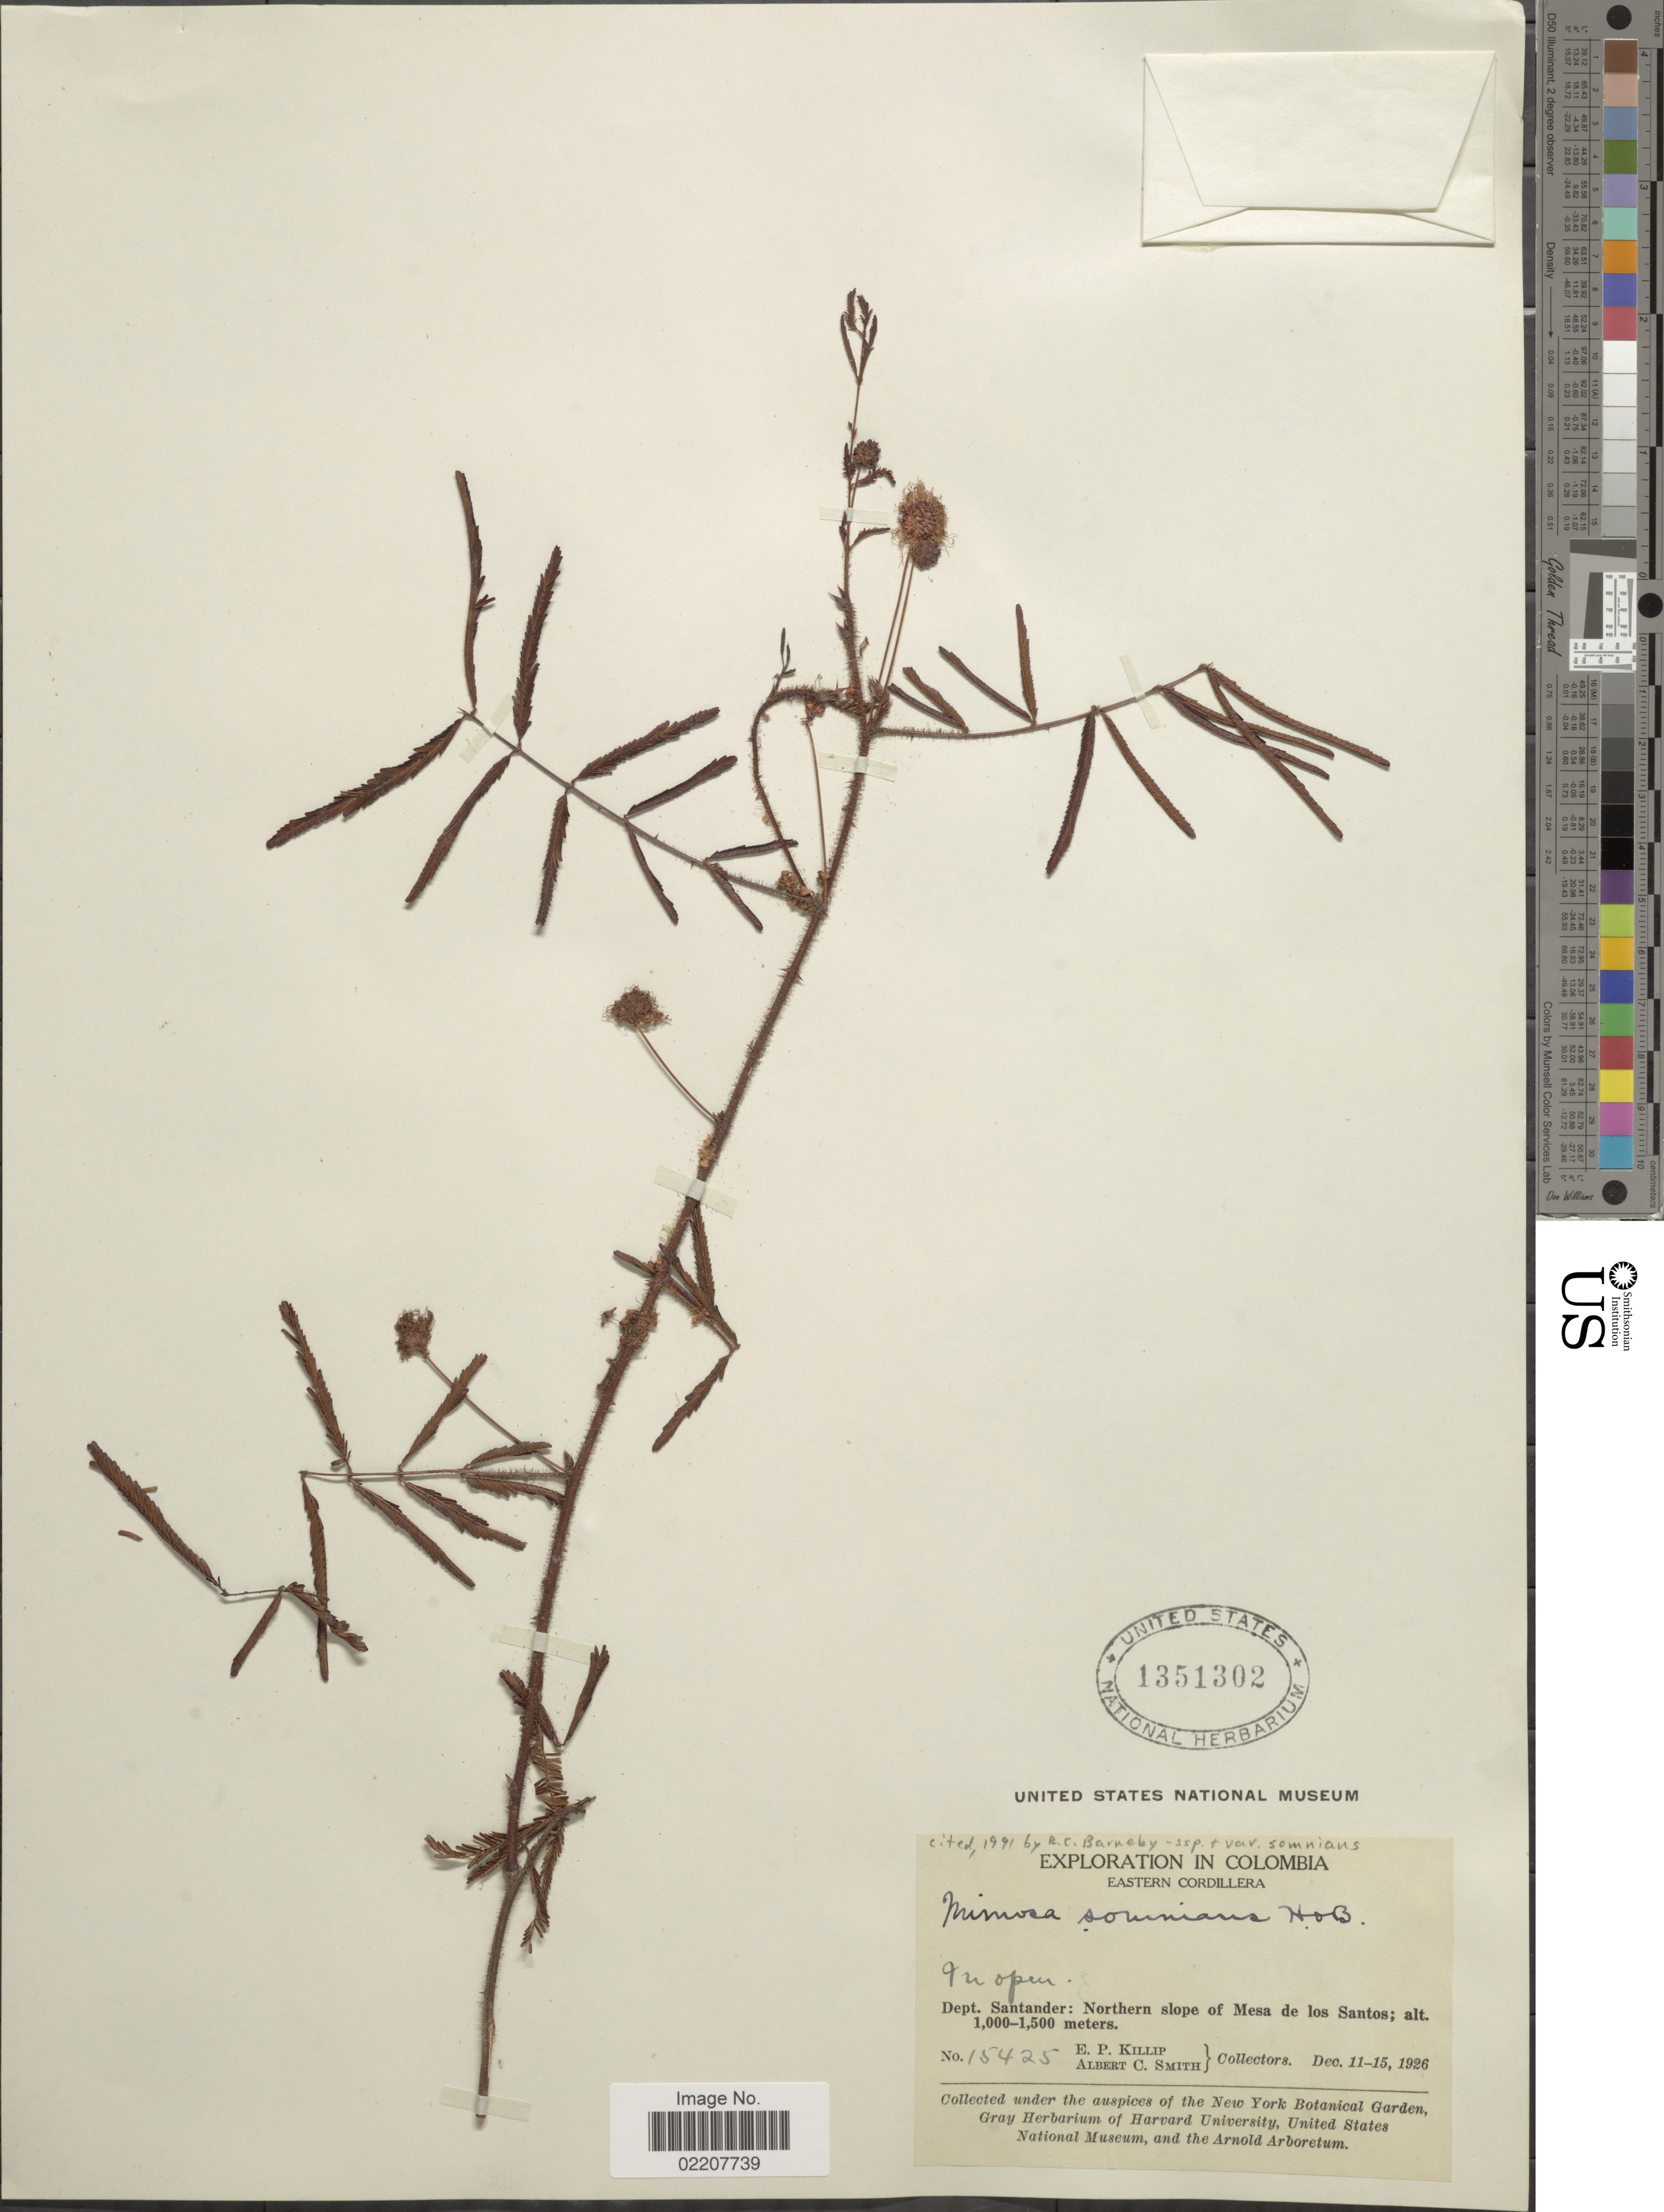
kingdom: Plantae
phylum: Tracheophyta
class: Magnoliopsida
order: Fabales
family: Fabaceae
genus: Mimosa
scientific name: Mimosa somnians var. somnians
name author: Humb. & Bonpl. ex Willd.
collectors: E. P. Killip & A. C. Smith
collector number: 15425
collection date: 1926-12-11/1926-12-15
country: Colombia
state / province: Santander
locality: Eastern Cordillera, Dept. Santander: Northern slope of Mesa de los Santos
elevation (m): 1000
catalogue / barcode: US 1351302